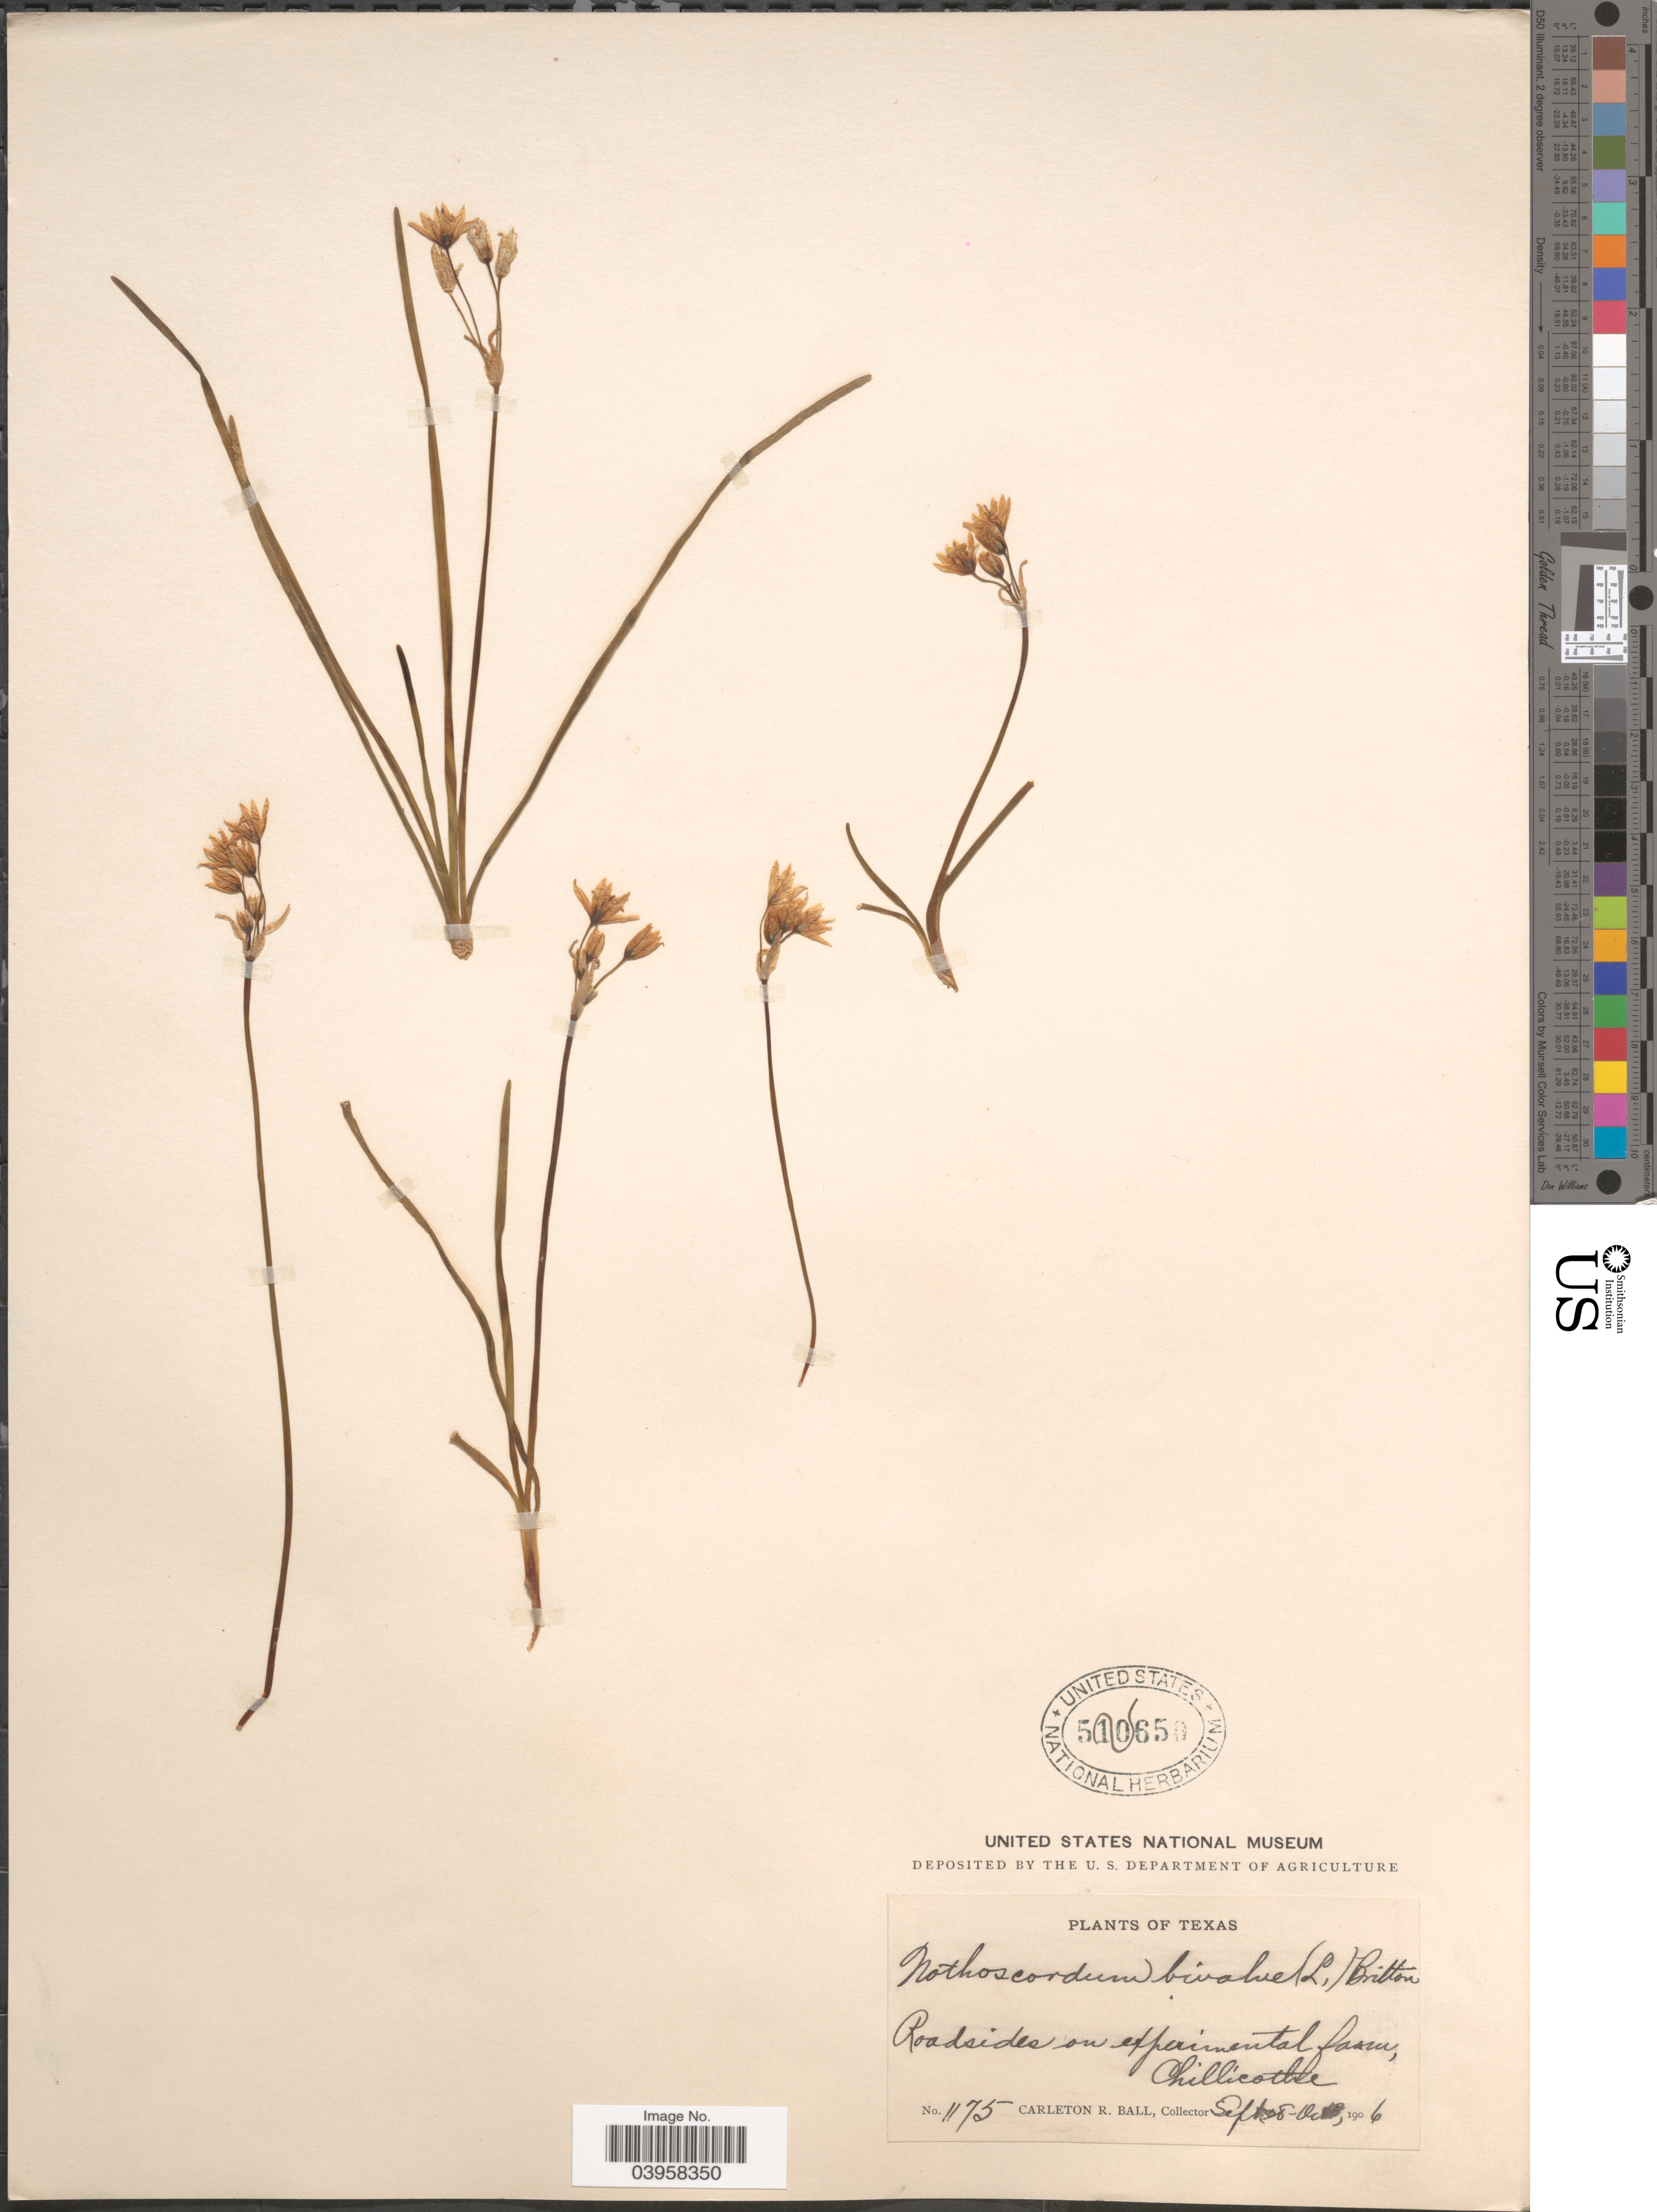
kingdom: Plantae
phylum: Tracheophyta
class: Liliopsida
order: Asparagales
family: Amaryllidaceae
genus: Nothoscordum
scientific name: Nothoscordum bivalve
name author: (L.) Britton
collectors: C. R. Ball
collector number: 1175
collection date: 1906-09-08/1906-10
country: United States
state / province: Texas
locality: Roadsides on experimental farm, Chillicothe.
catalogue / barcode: US 501650